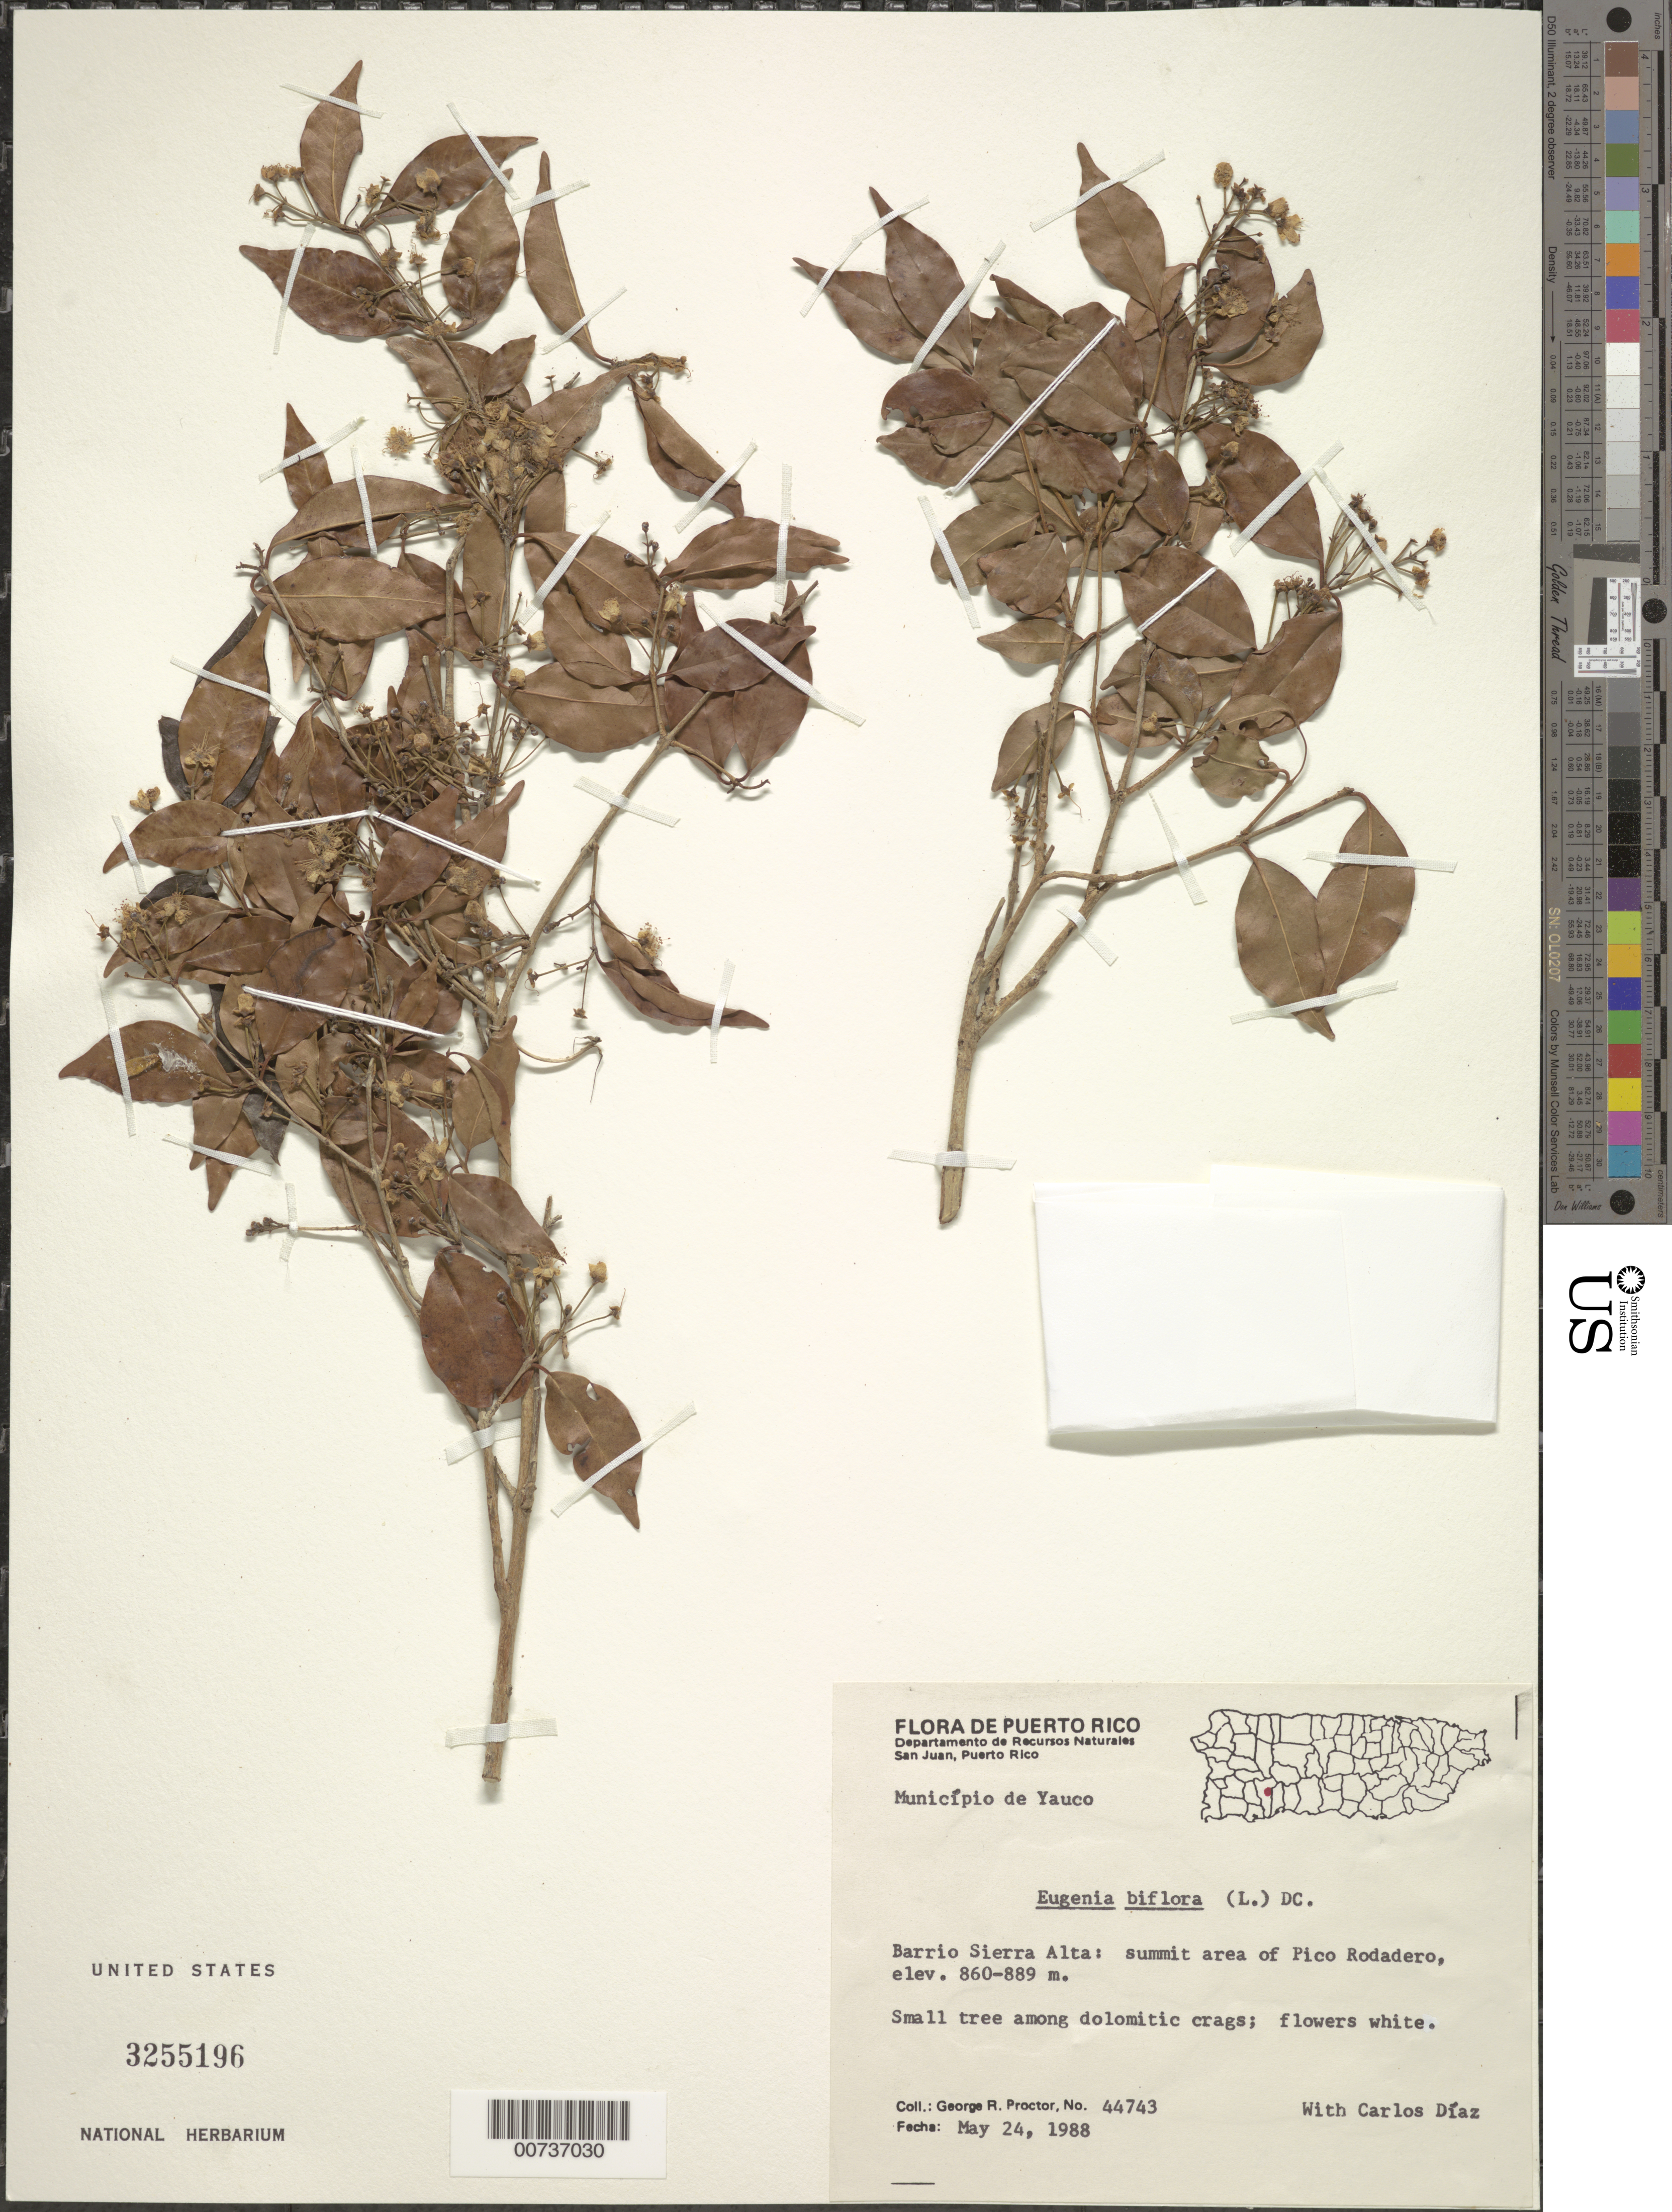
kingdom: Plantae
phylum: Tracheophyta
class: Magnoliopsida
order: Myrtales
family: Myrtaceae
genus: Eugenia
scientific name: Eugenia biflora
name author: (L.) DC.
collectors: G. R. Proctor & C. Díaz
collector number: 44743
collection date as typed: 24 May 1988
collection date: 1988-05-24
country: Puerto Rico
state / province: Yauco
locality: Barrio Sierra Alta: summit area of Pico Rodadero. Municipio de Yauco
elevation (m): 860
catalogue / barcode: US 3255196